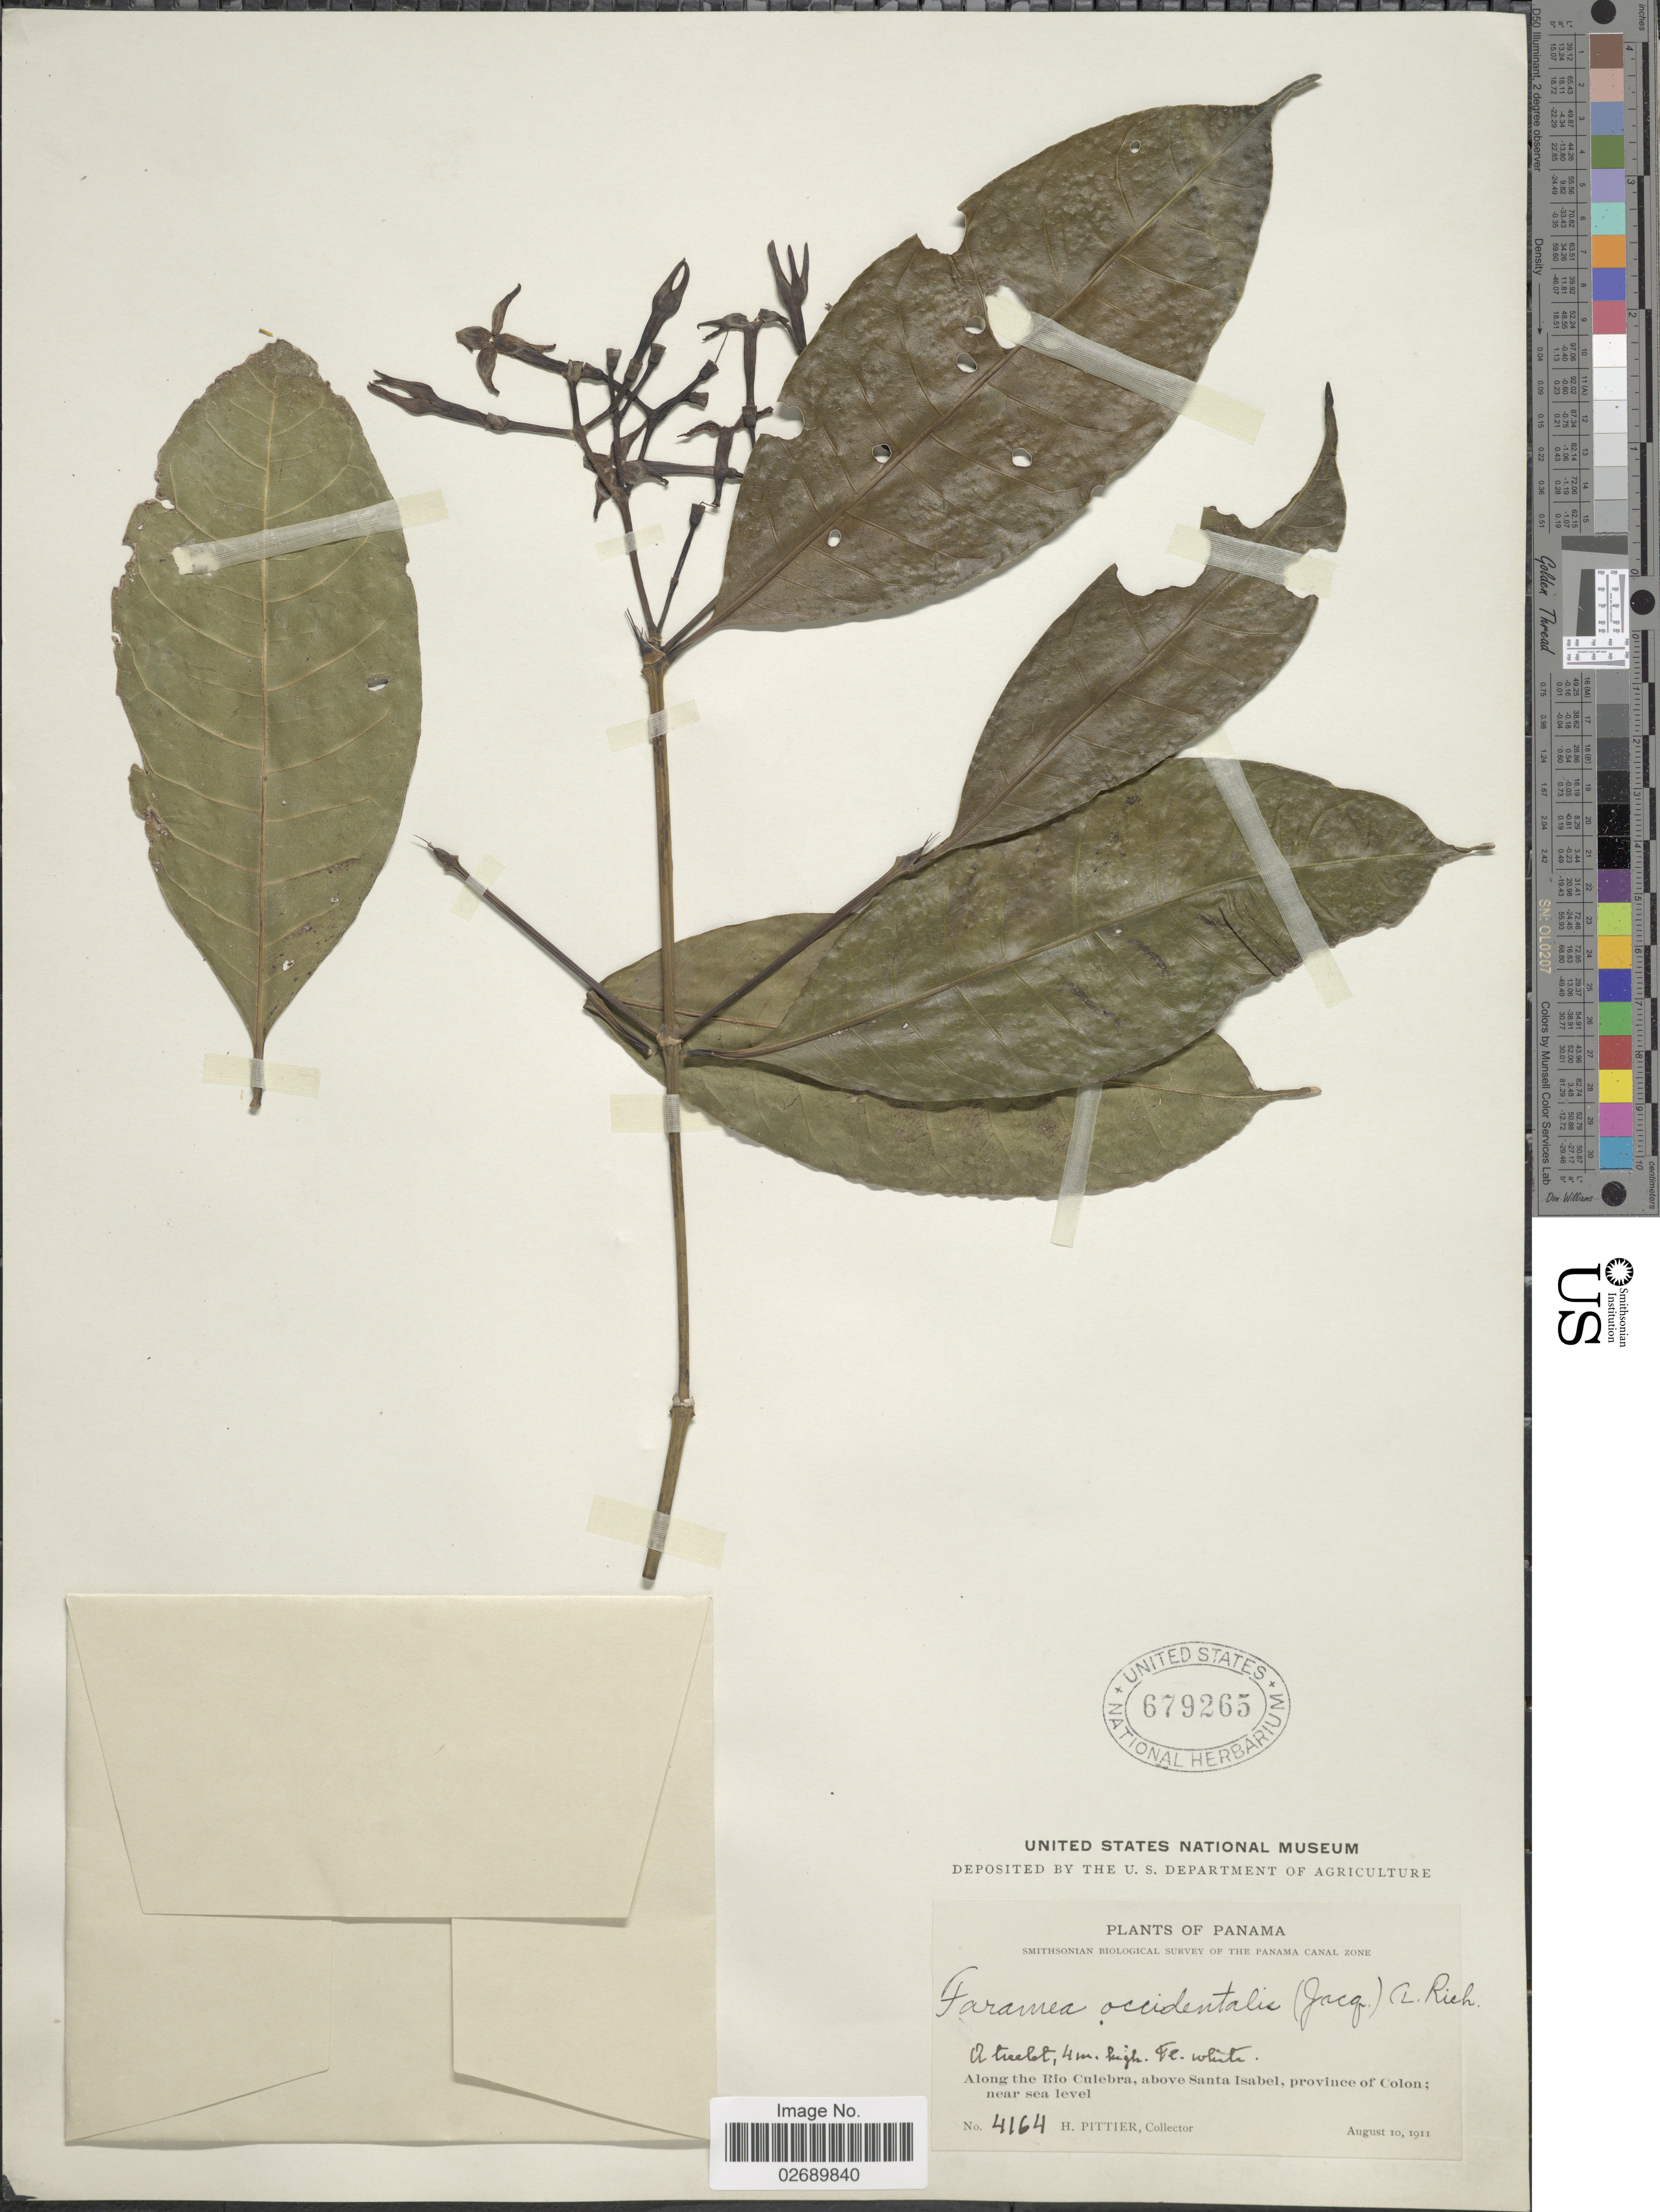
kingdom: Plantae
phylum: Tracheophyta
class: Magnoliopsida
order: Gentianales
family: Rubiaceae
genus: Faramea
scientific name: Faramea occidentalis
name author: (L.) A. Rich.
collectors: H. F. Pittier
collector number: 4164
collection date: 1911-08-10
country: Panama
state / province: Colón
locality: Along the Rio Culebra, above Santa Isabel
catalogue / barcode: US 679265